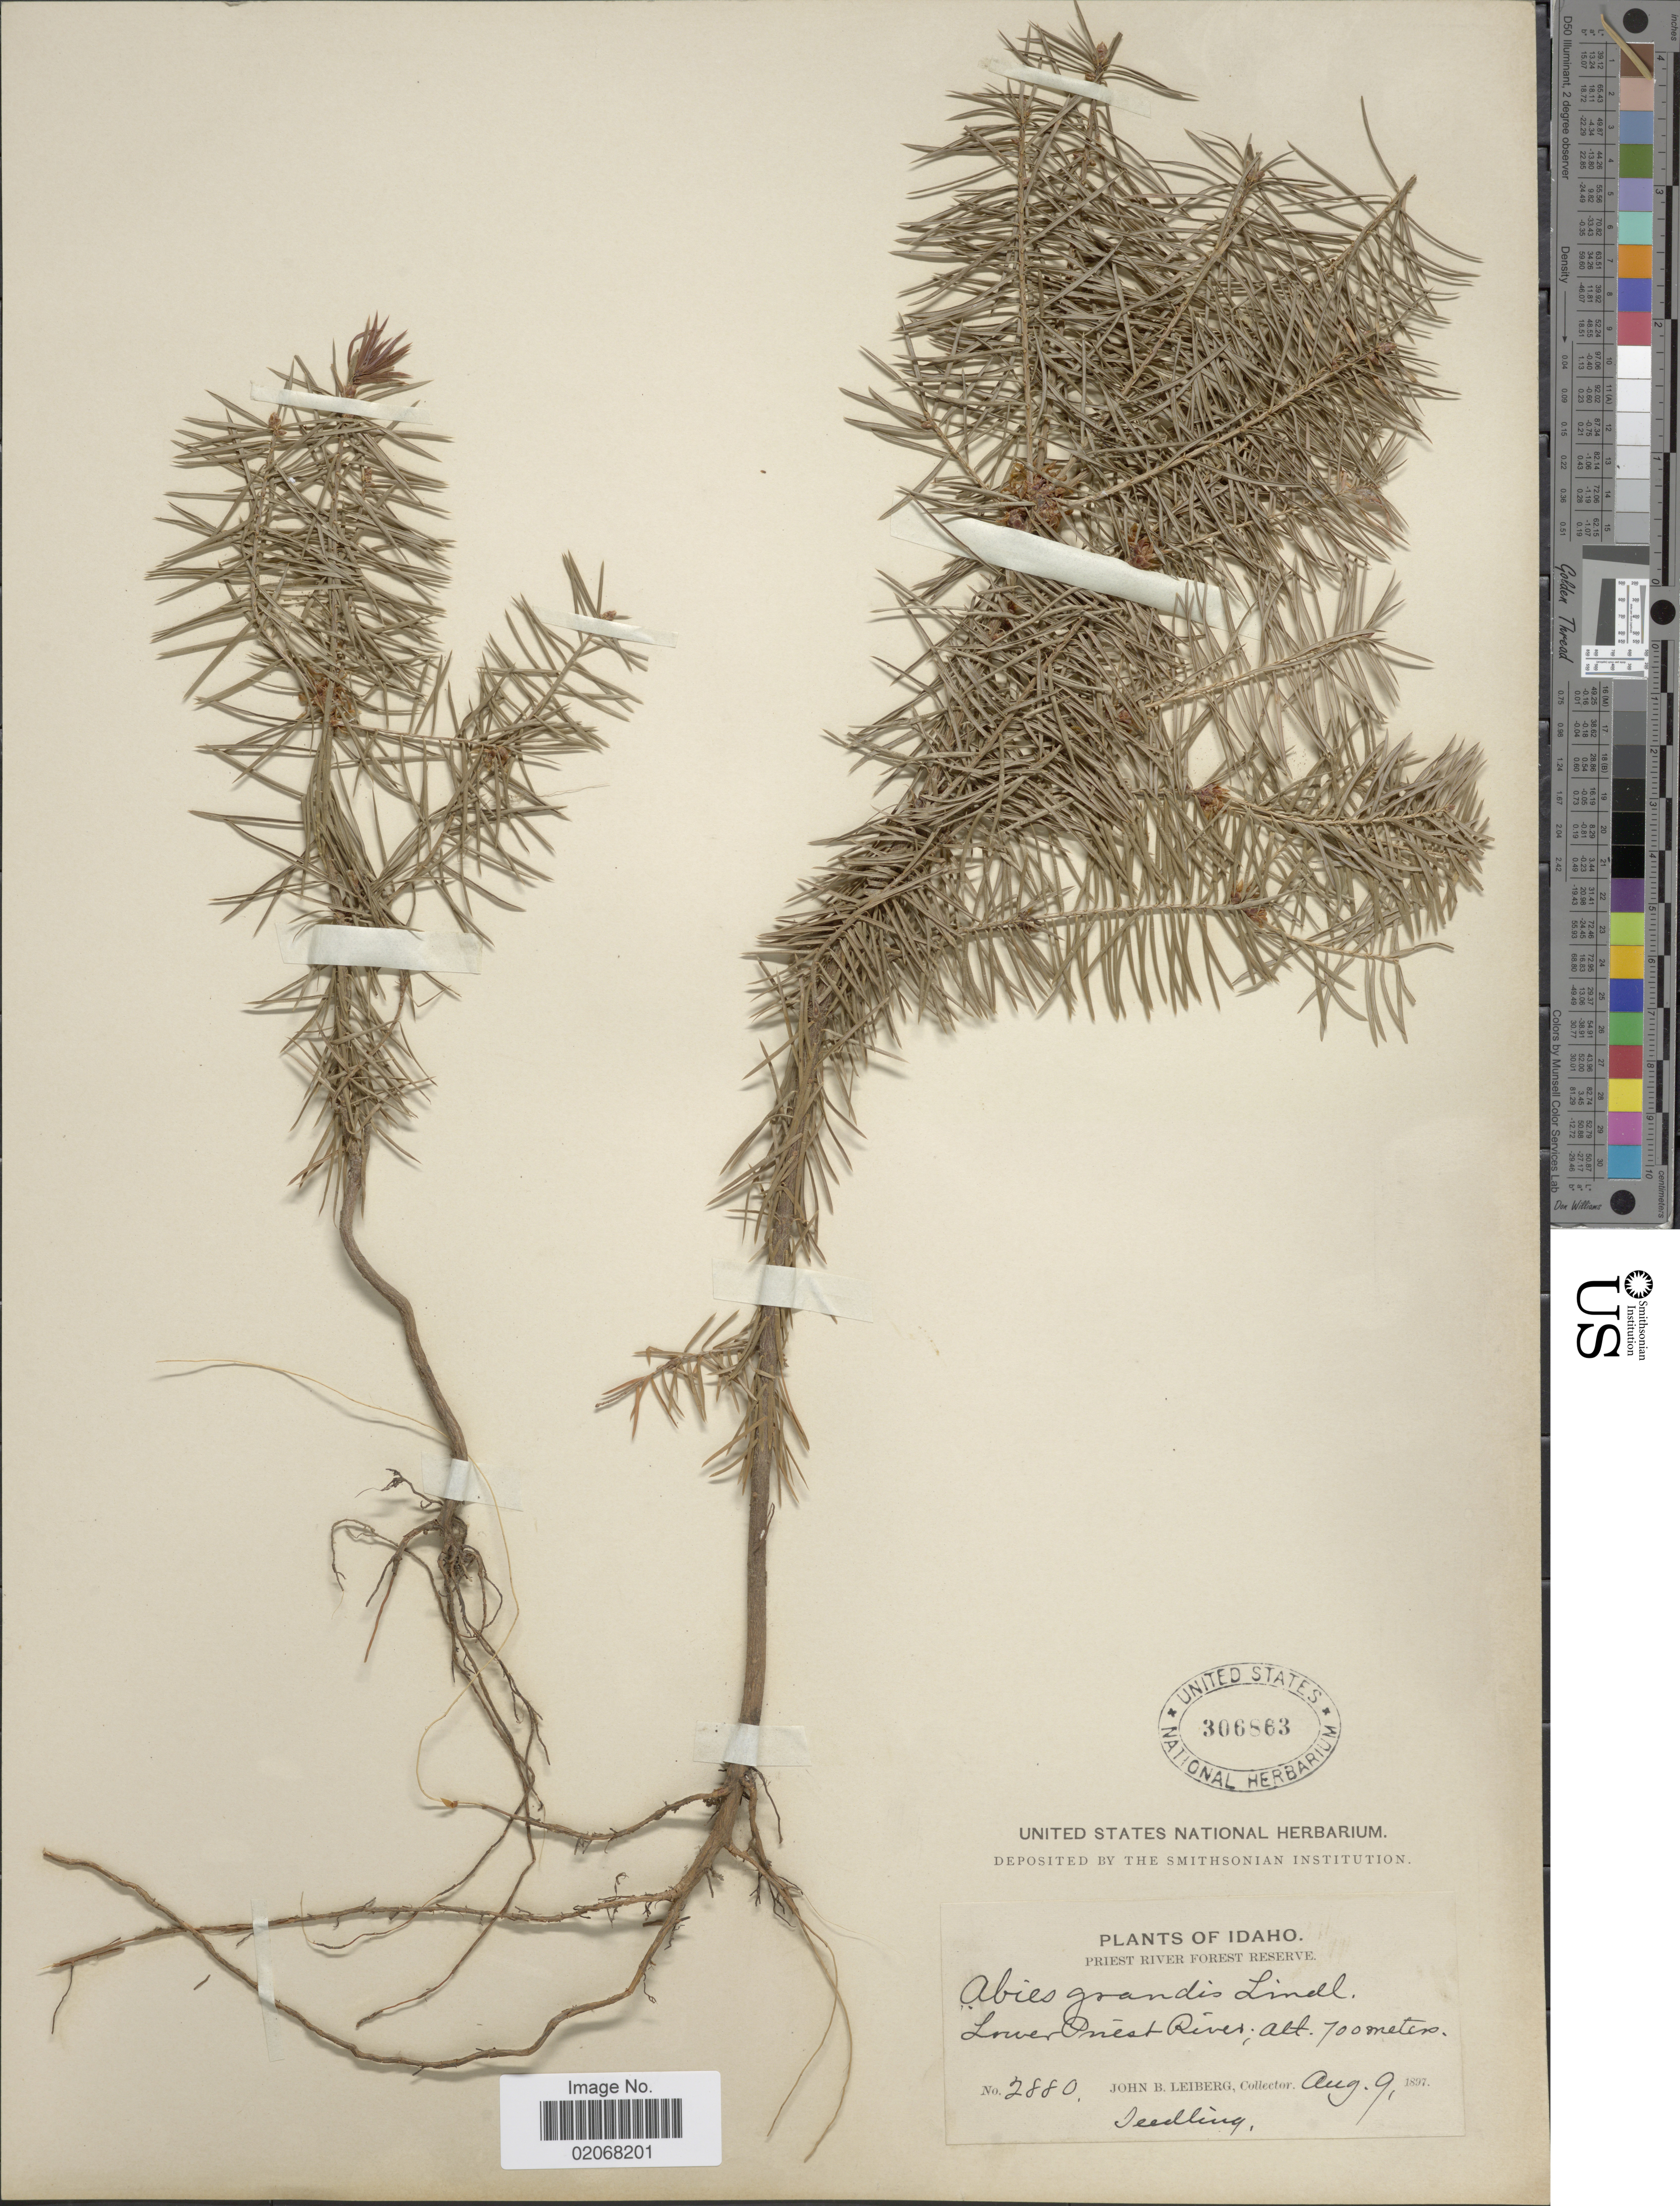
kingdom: Plantae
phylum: Tracheophyta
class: Pinopsida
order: Pinales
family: Pinaceae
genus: Abies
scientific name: Abies grandis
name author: (Douglas ex D. Don) Lindl.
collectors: J. Leiberg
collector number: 2880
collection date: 1897-08-09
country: United States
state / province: Idaho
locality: Priest River Forest Reserve, Lower Priest River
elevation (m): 700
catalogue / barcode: US 306863